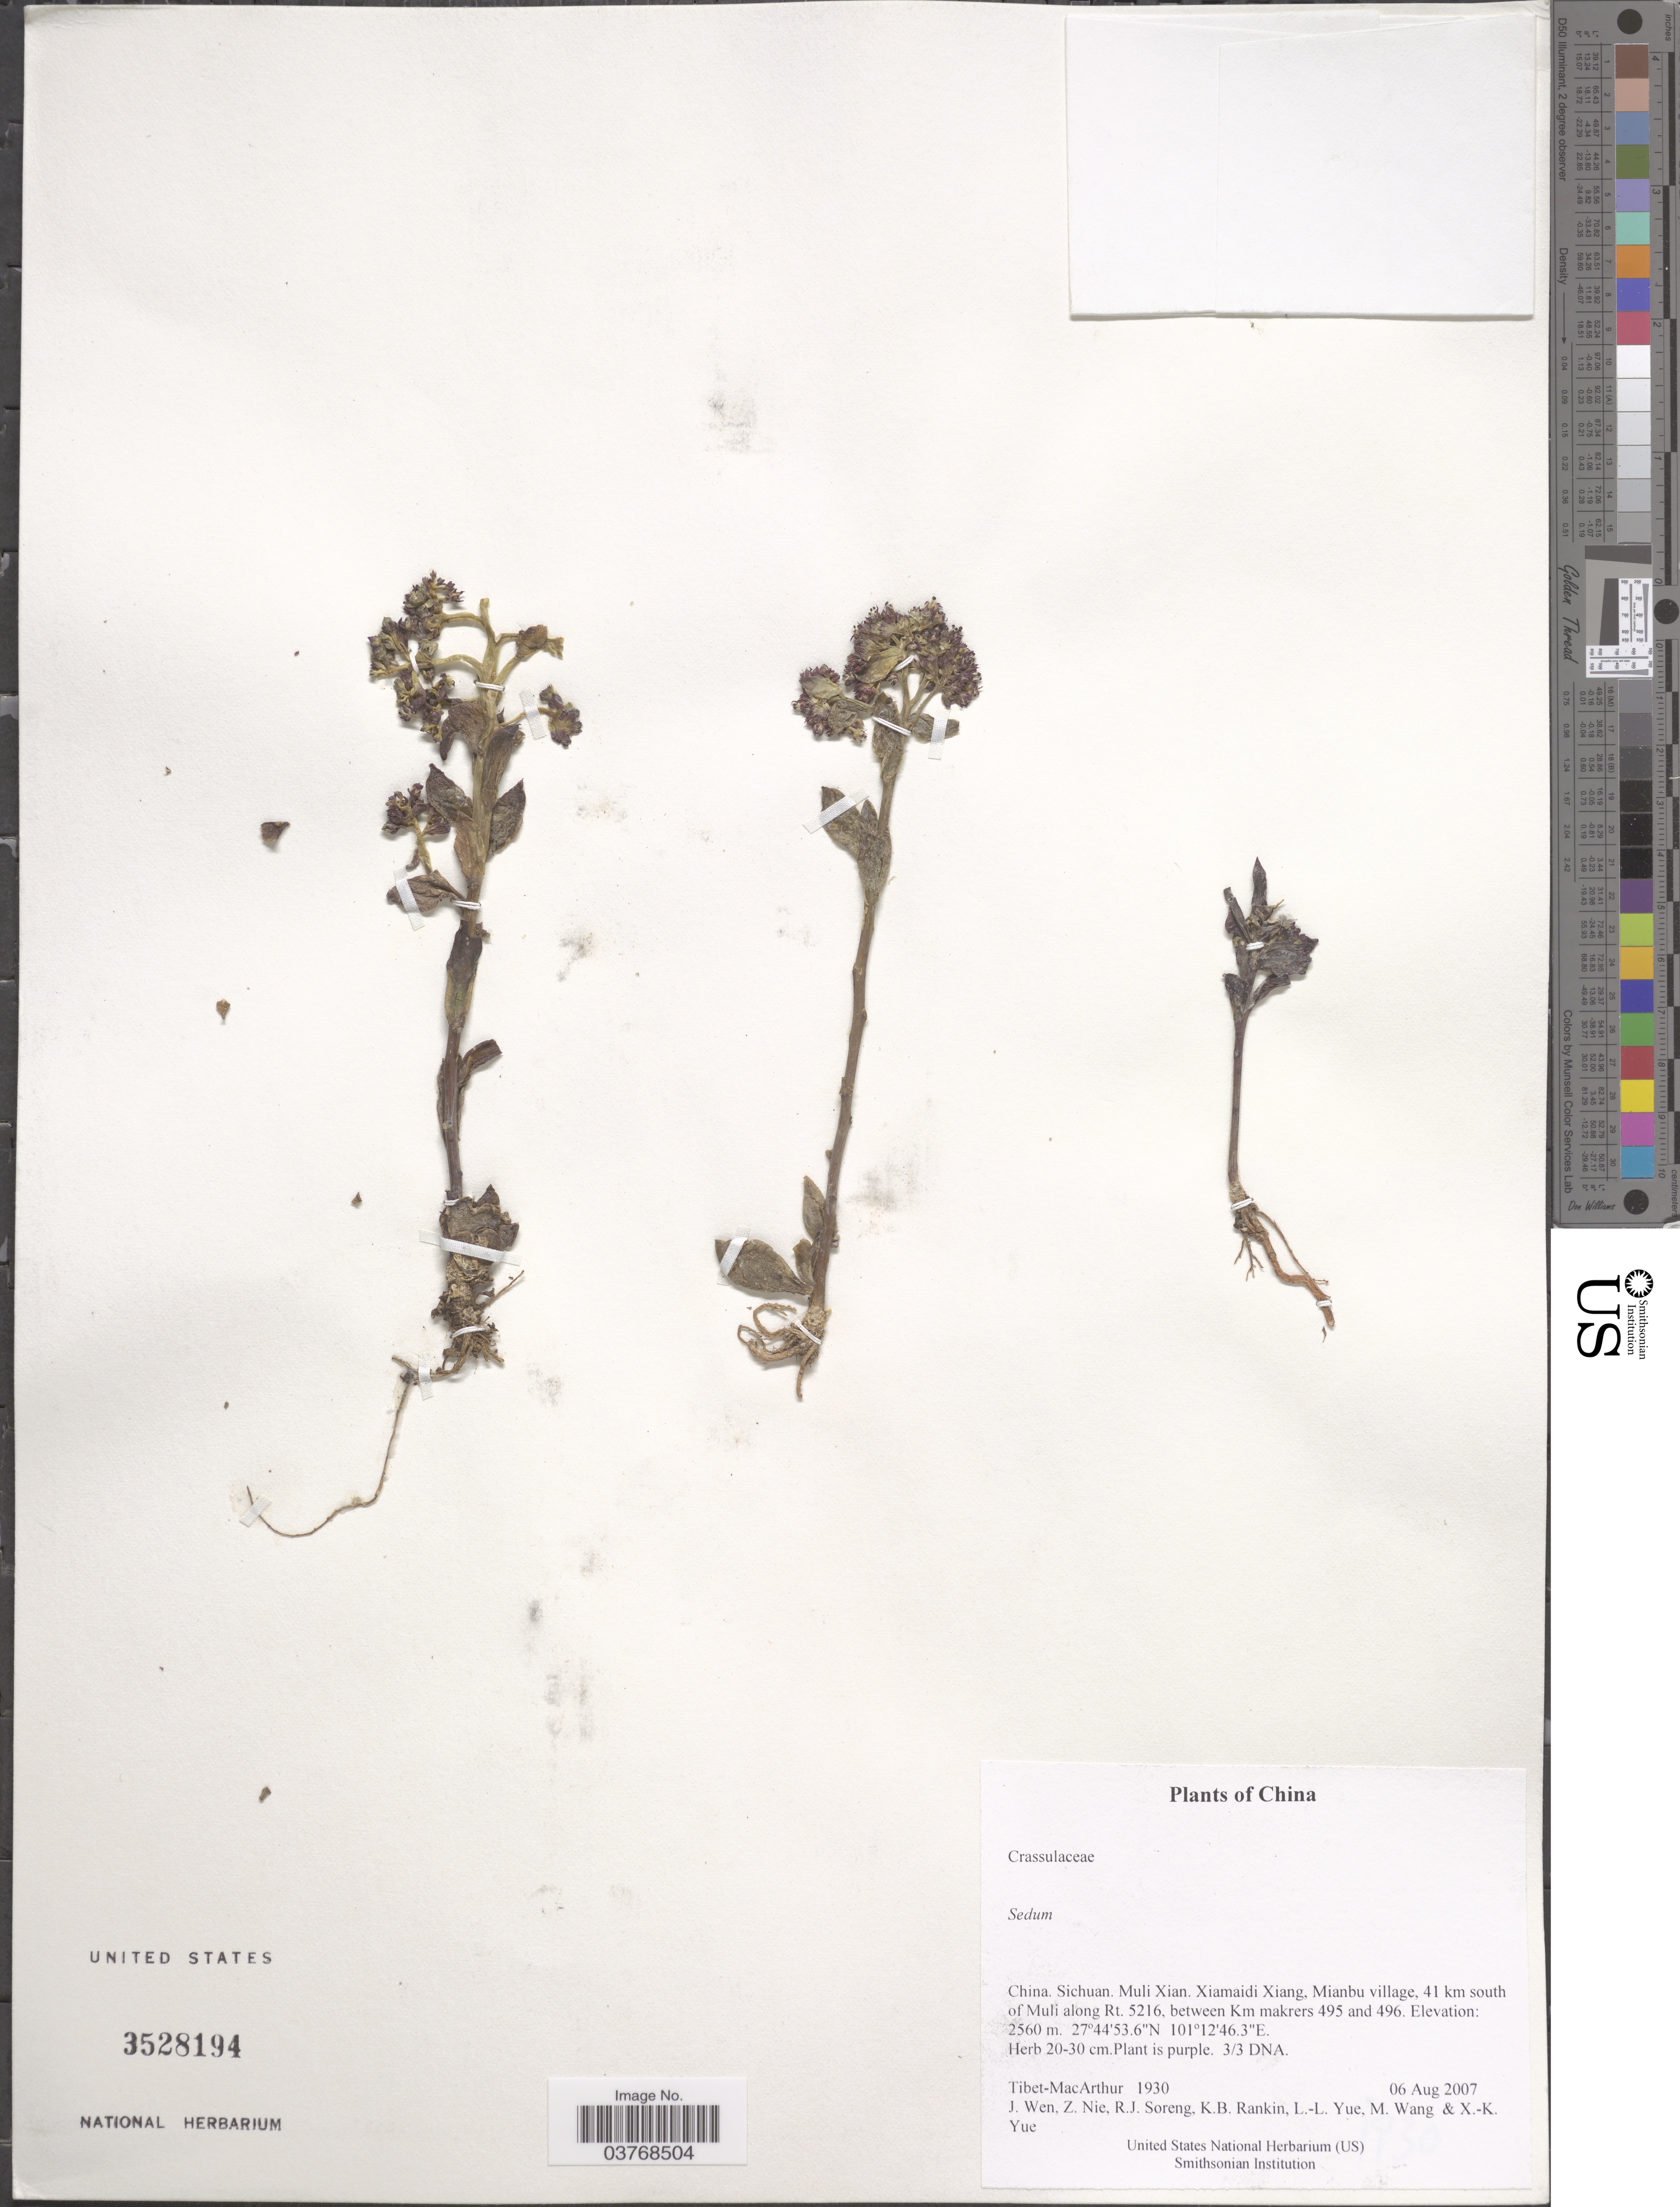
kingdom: Plantae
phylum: Tracheophyta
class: Magnoliopsida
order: Saxifragales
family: Crassulaceae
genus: Sedum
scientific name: Sedum sp.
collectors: Tibet-MacArthur, J. Wen, Z. Nie, R. J. Soreng & et al.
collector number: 1930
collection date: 2007-08-06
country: China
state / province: Sichuan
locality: Muli Xian. Xiamaidi Xiang, Mianbu village, 41 km south of Muli along Rt. 5216, between Km makrers 495 and 496.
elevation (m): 2560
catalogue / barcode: US 3528194